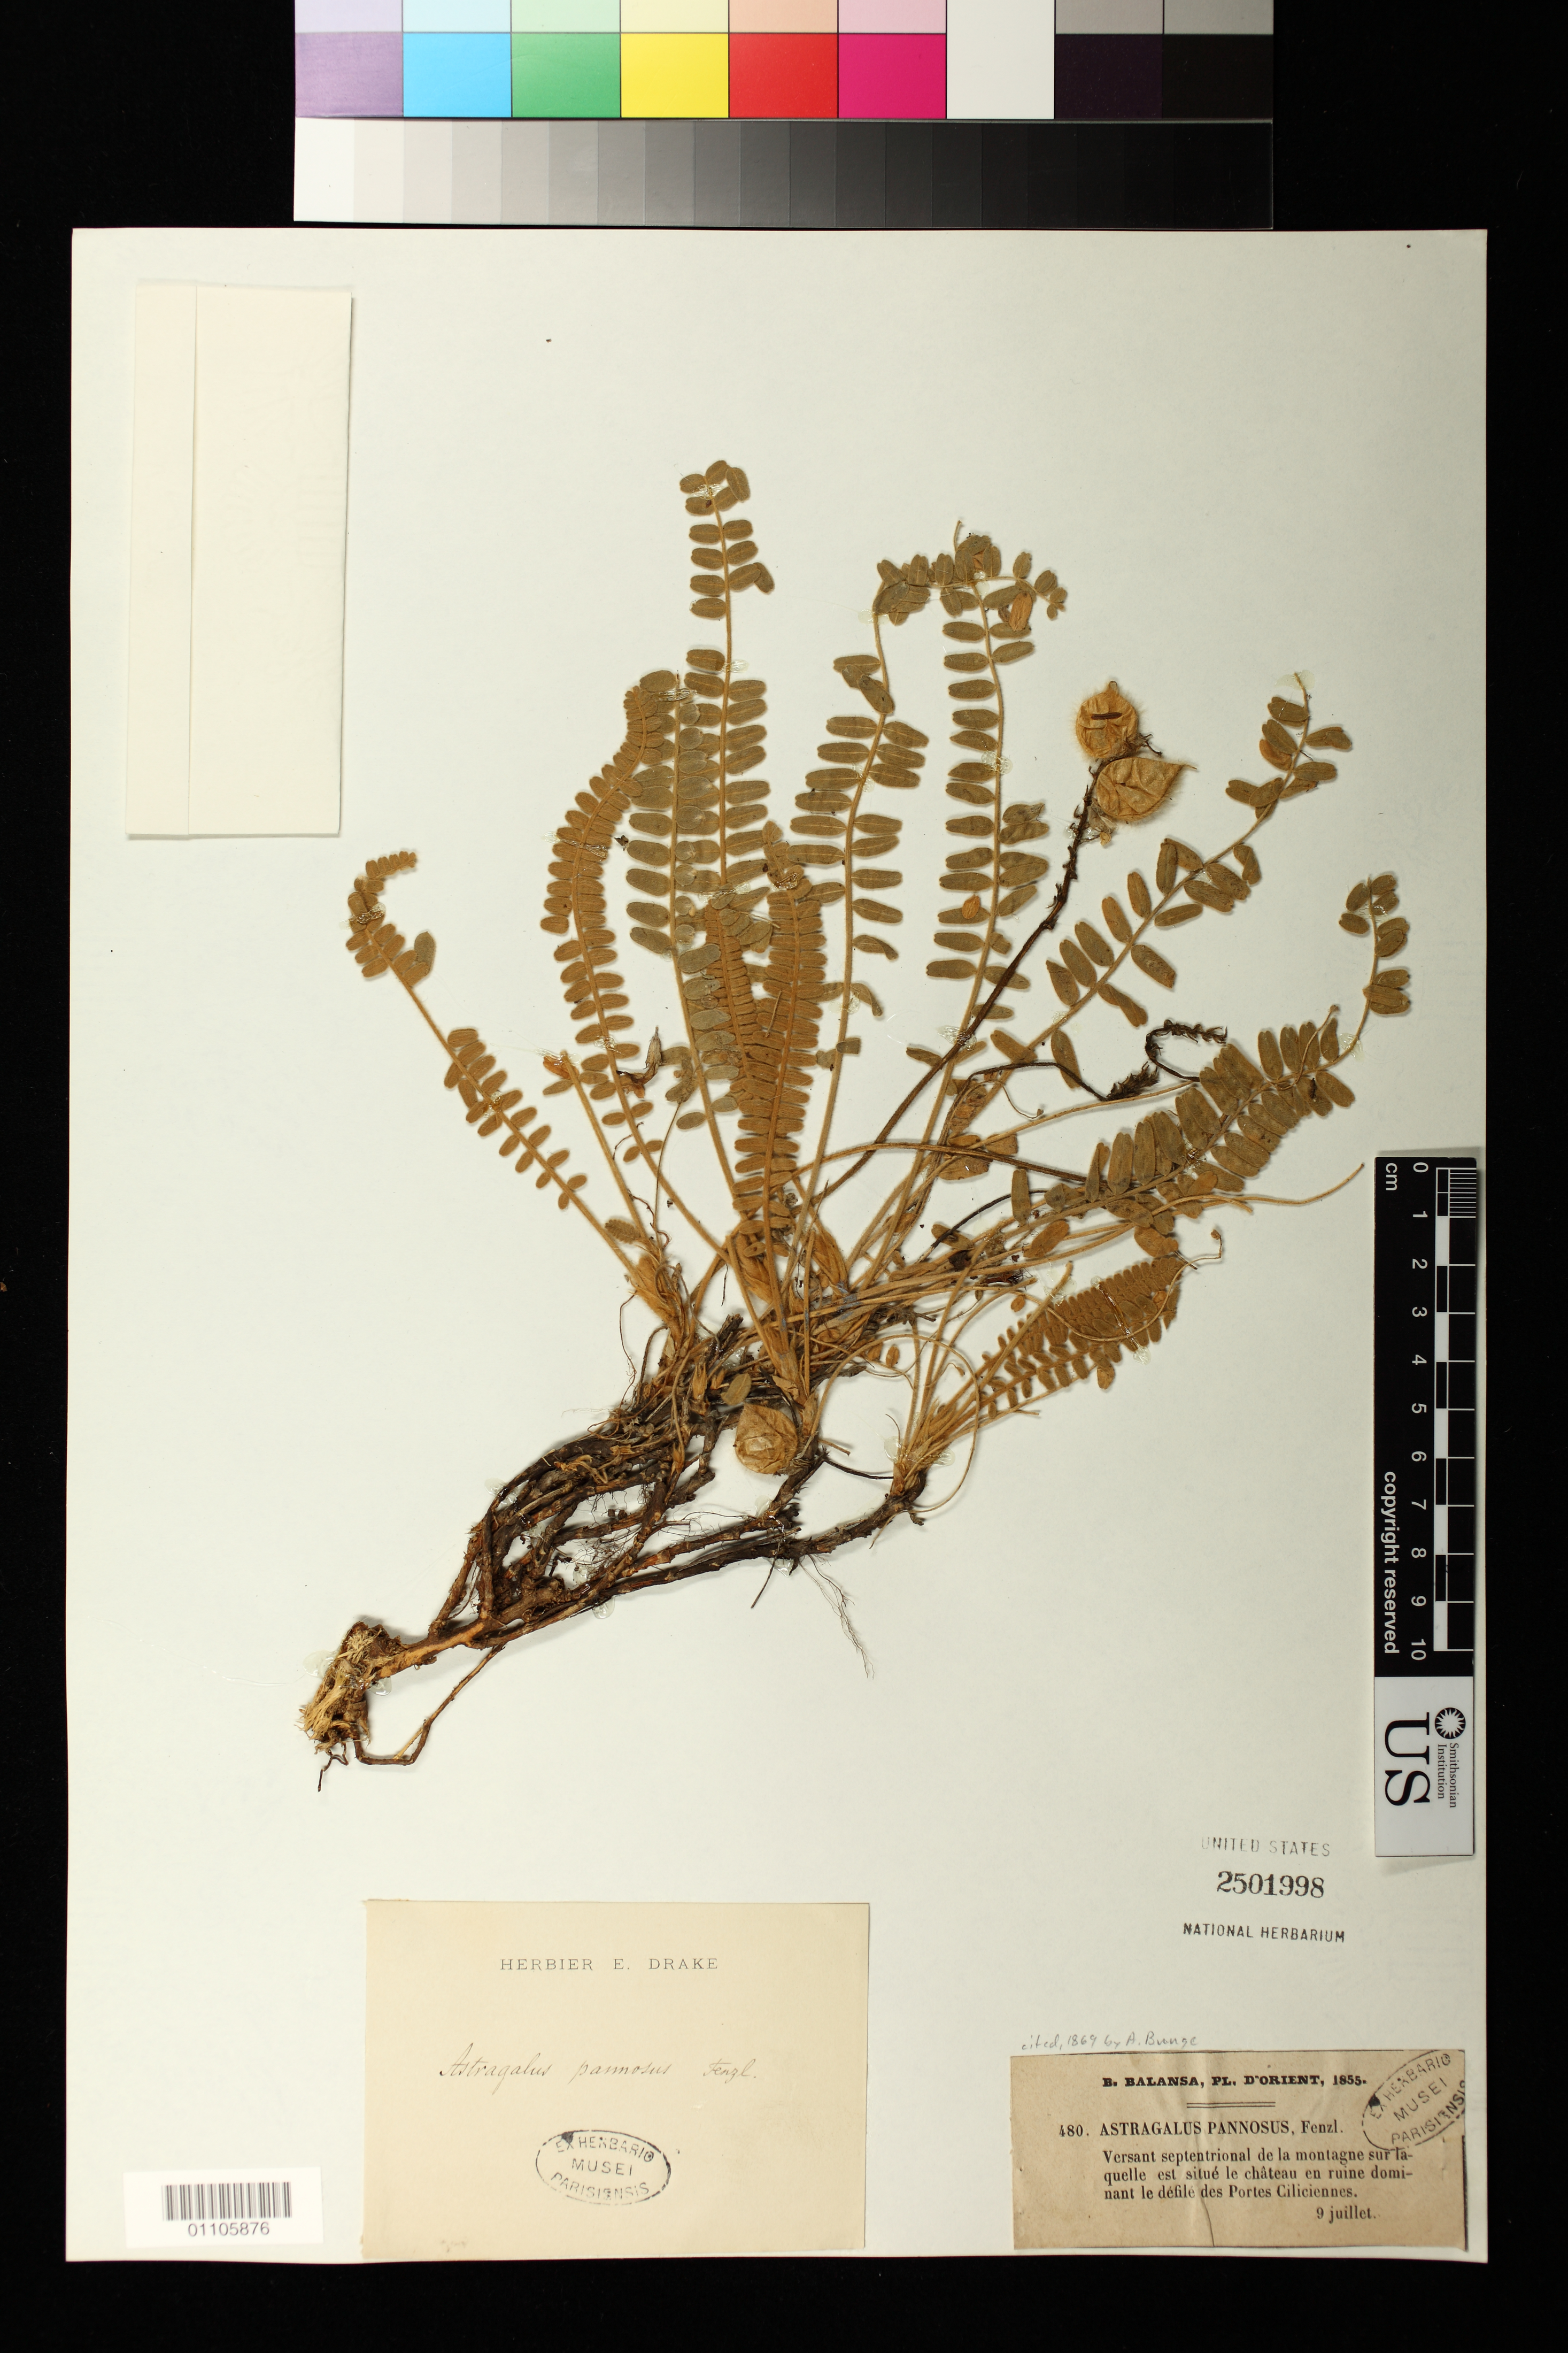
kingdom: Plantae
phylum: Tracheophyta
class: Magnoliopsida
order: Fabales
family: Fabaceae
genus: Astragalus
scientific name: Astragalus pannosus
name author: Fenzl in Tchich.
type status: Possible Type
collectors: B. Balansa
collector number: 480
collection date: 1855-07-09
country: Turkey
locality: Versant septentrional de la montagne sur laquelle est situé le chateau en ruine dominant le défilé des Portes Ciliciennes.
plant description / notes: Duplicate of this collection at MSB is annotated by D. Podlech (2006) as isotype of "Astragalus pannosus var. albotomentosus Fenzl" and as Astragalus chrysochlorus Boiss. & Kotschy.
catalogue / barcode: US 2501998